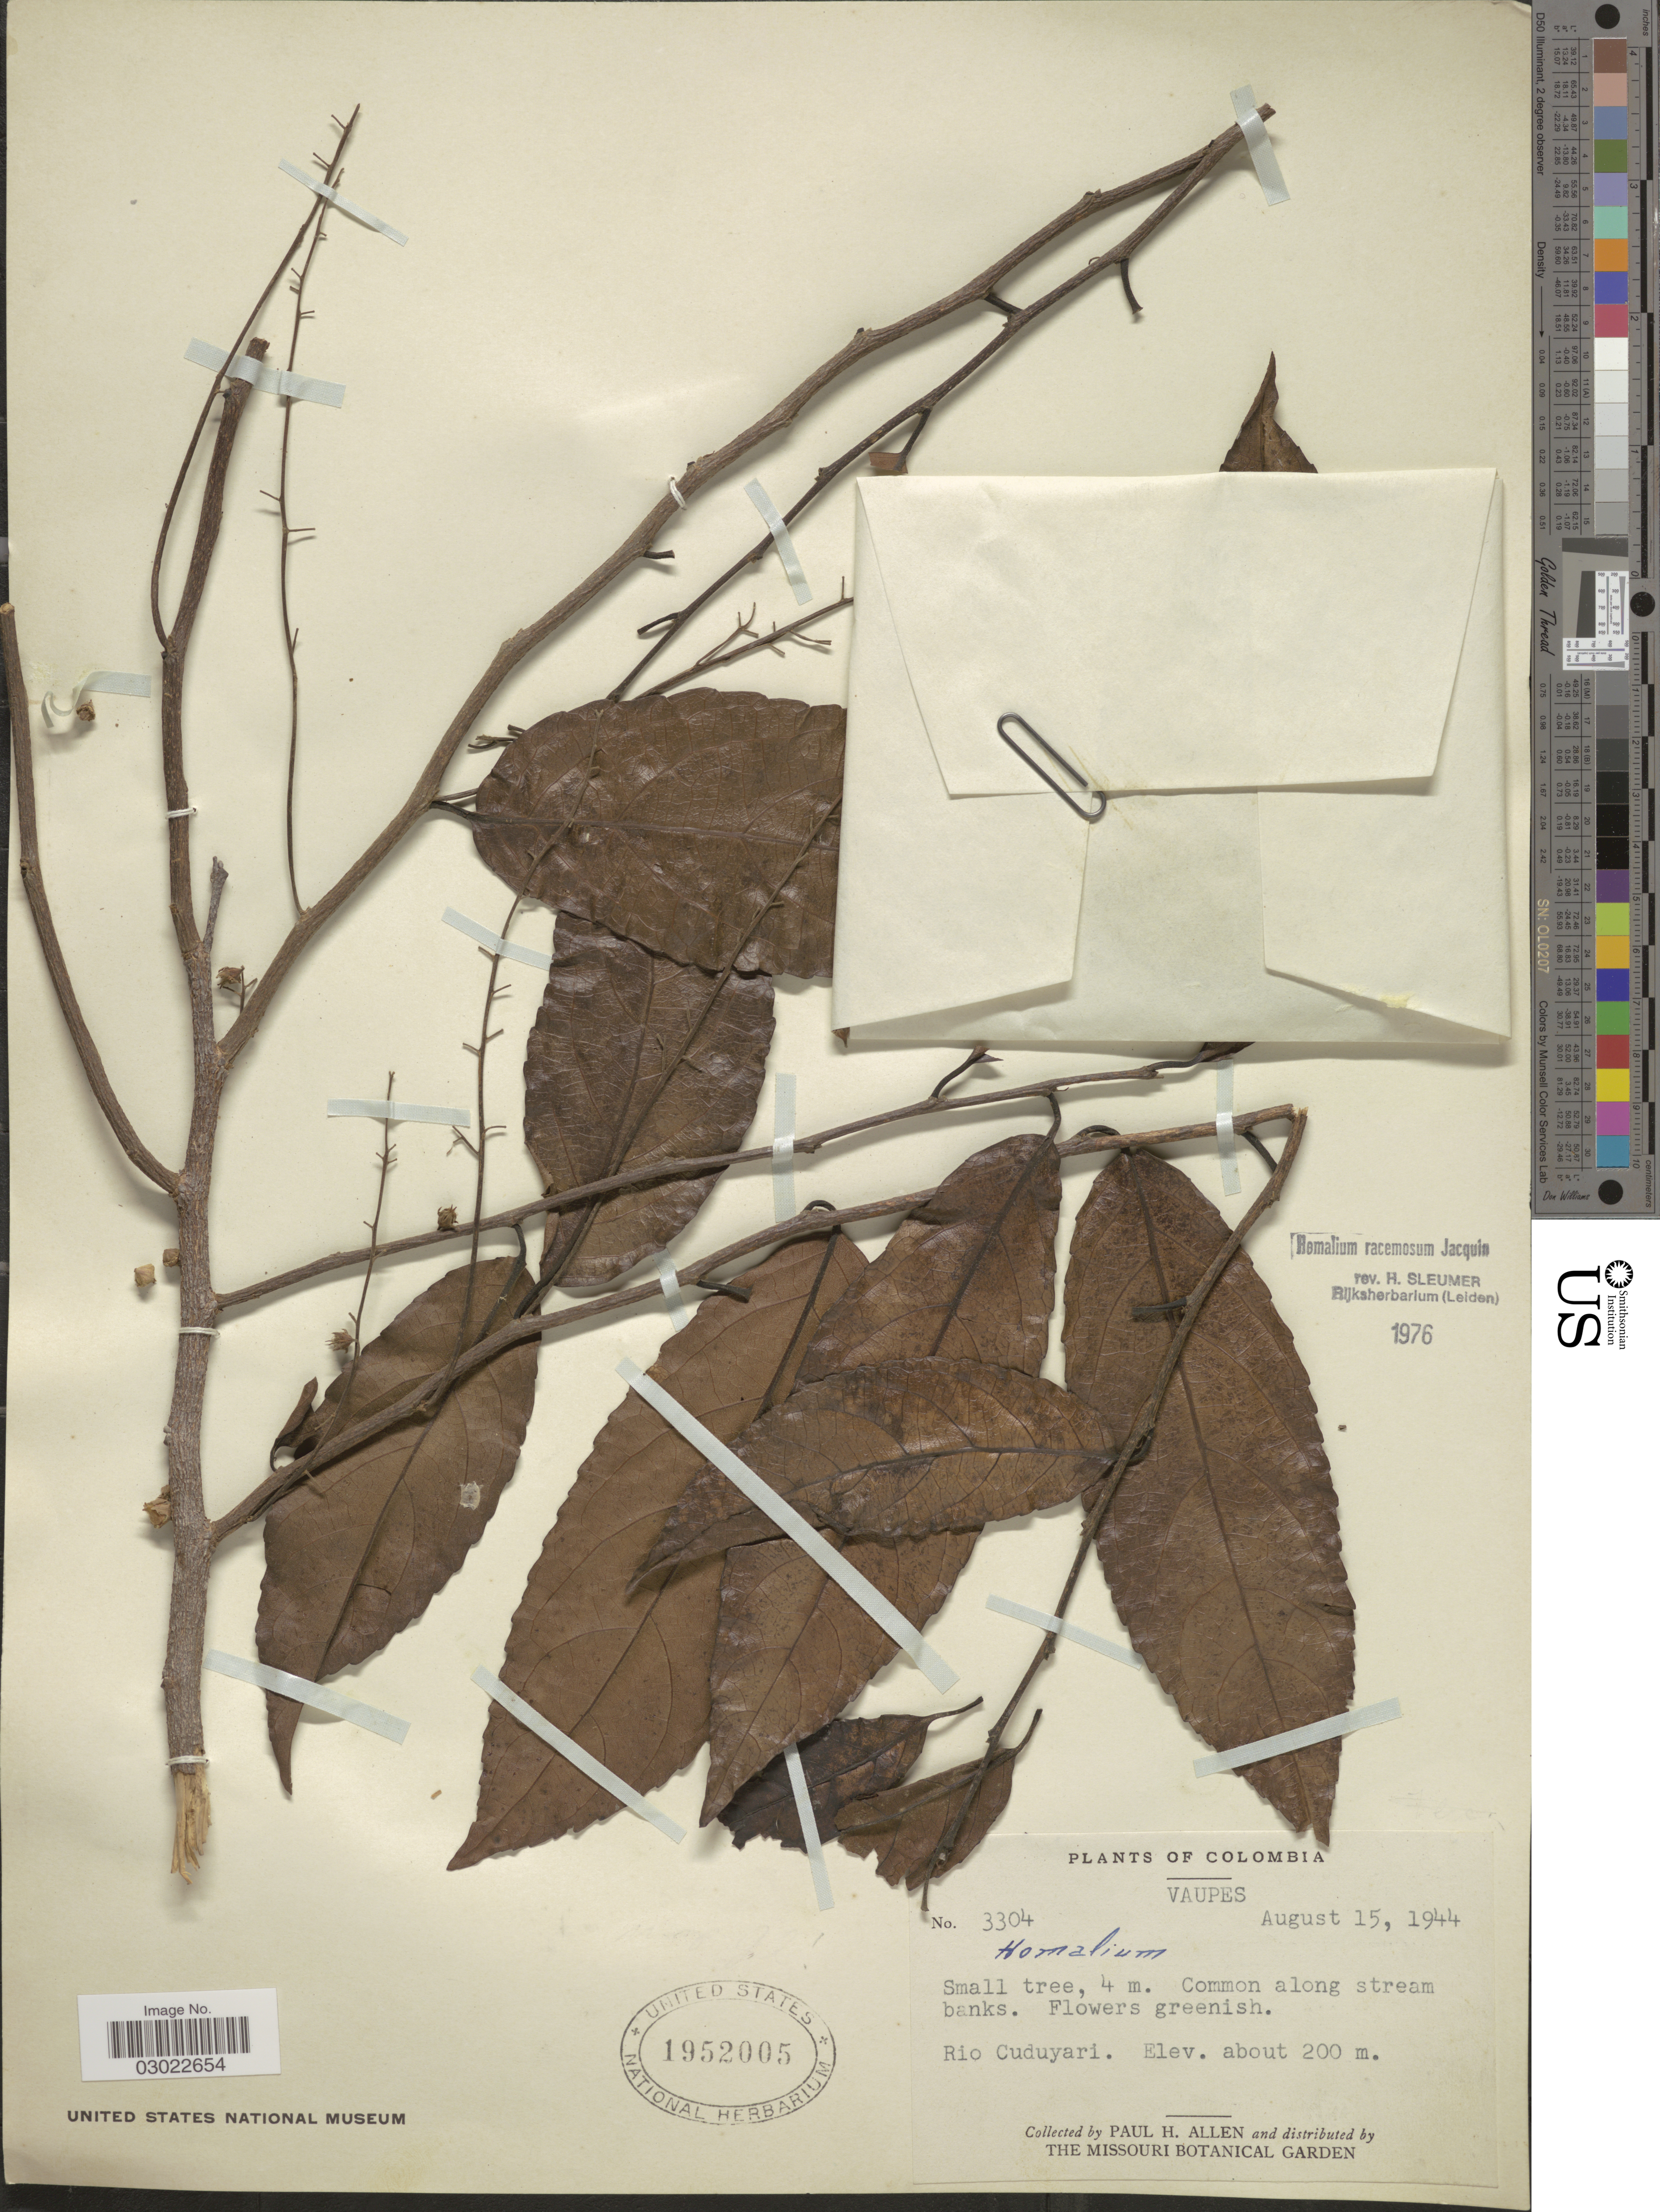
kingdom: Plantae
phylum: Tracheophyta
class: Magnoliopsida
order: Malpighiales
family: Salicaceae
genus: Homalium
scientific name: Homalium racemosum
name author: Jacq.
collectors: P. H. Allen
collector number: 3304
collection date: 1944-08-15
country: Colombia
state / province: Vaupés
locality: Rio Cuduyari.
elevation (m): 200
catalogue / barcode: US 1952005